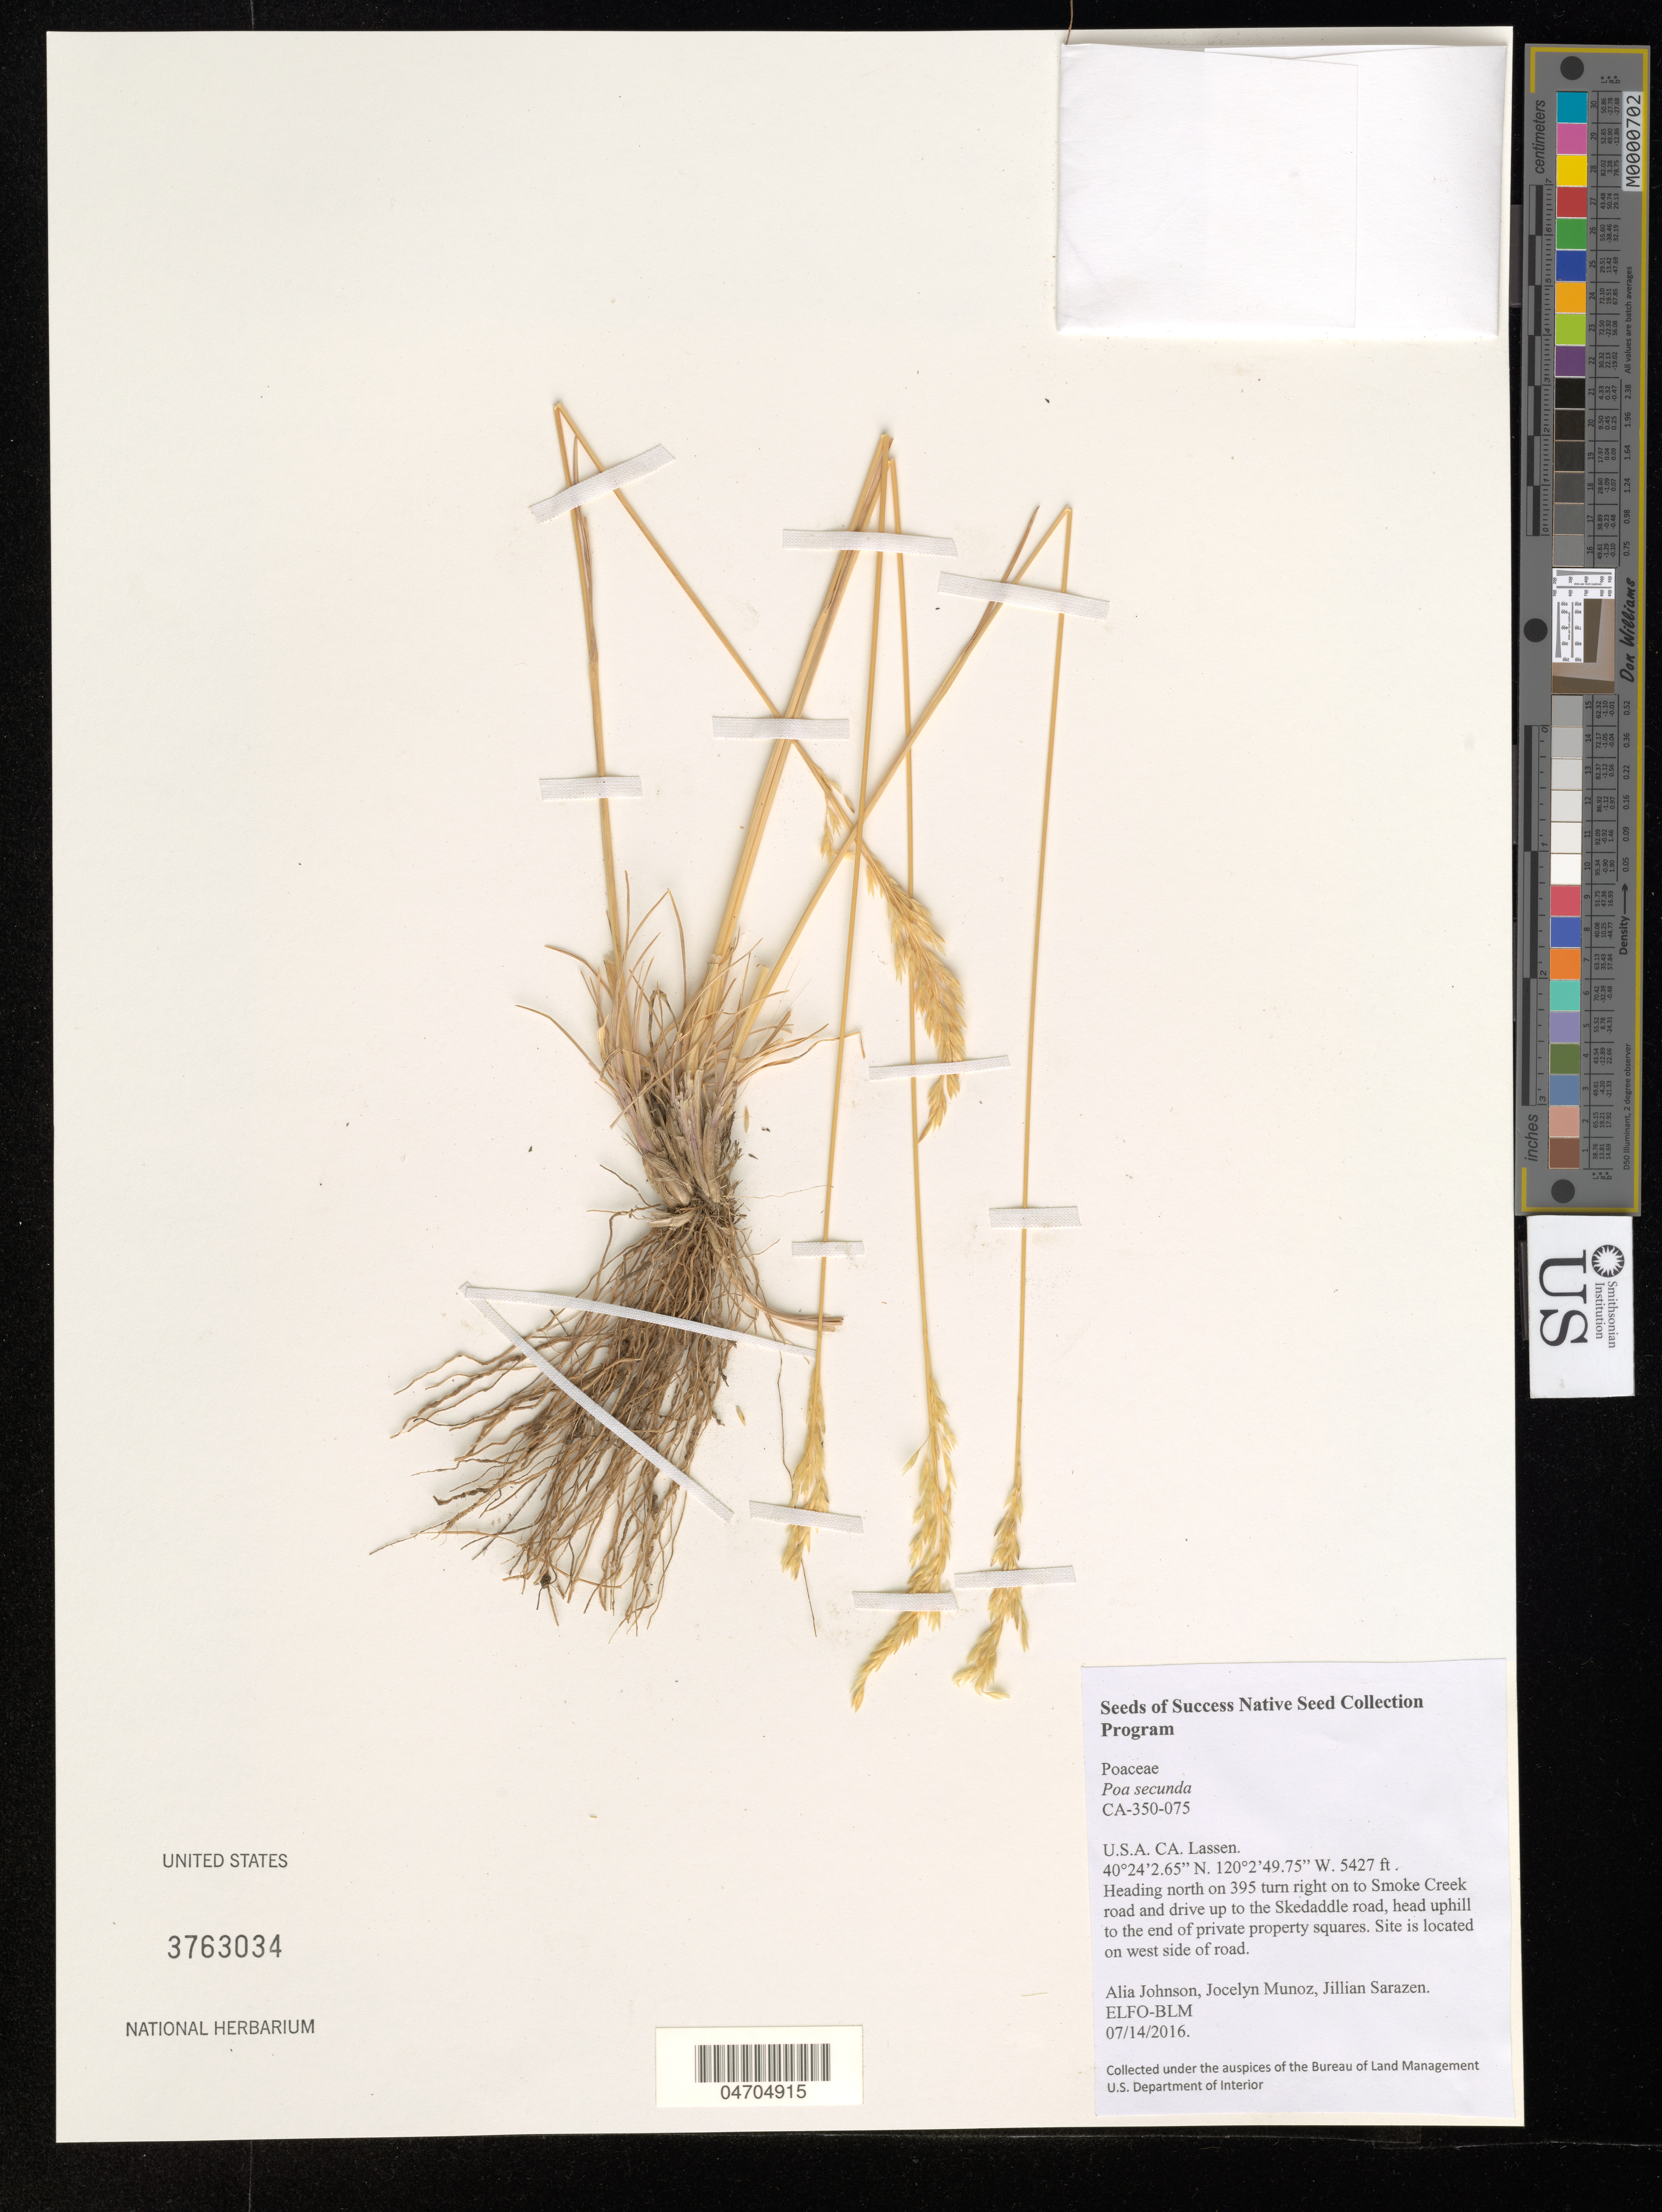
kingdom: Plantae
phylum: Tracheophyta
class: Liliopsida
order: Poales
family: Poaceae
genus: Poa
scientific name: Poa secunda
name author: J. Presl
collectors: A. Johnson, J. Munoz & J. Sarazen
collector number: CA-350-075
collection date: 2016-07-14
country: United States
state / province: California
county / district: Lassen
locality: Lassen. Heading north on 395 turn right on to Smoke Creek road and drive up to the Skedaddle road, head uphill to the end of private property squares. Site is located on west side of road.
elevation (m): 1654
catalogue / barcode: US 3763034